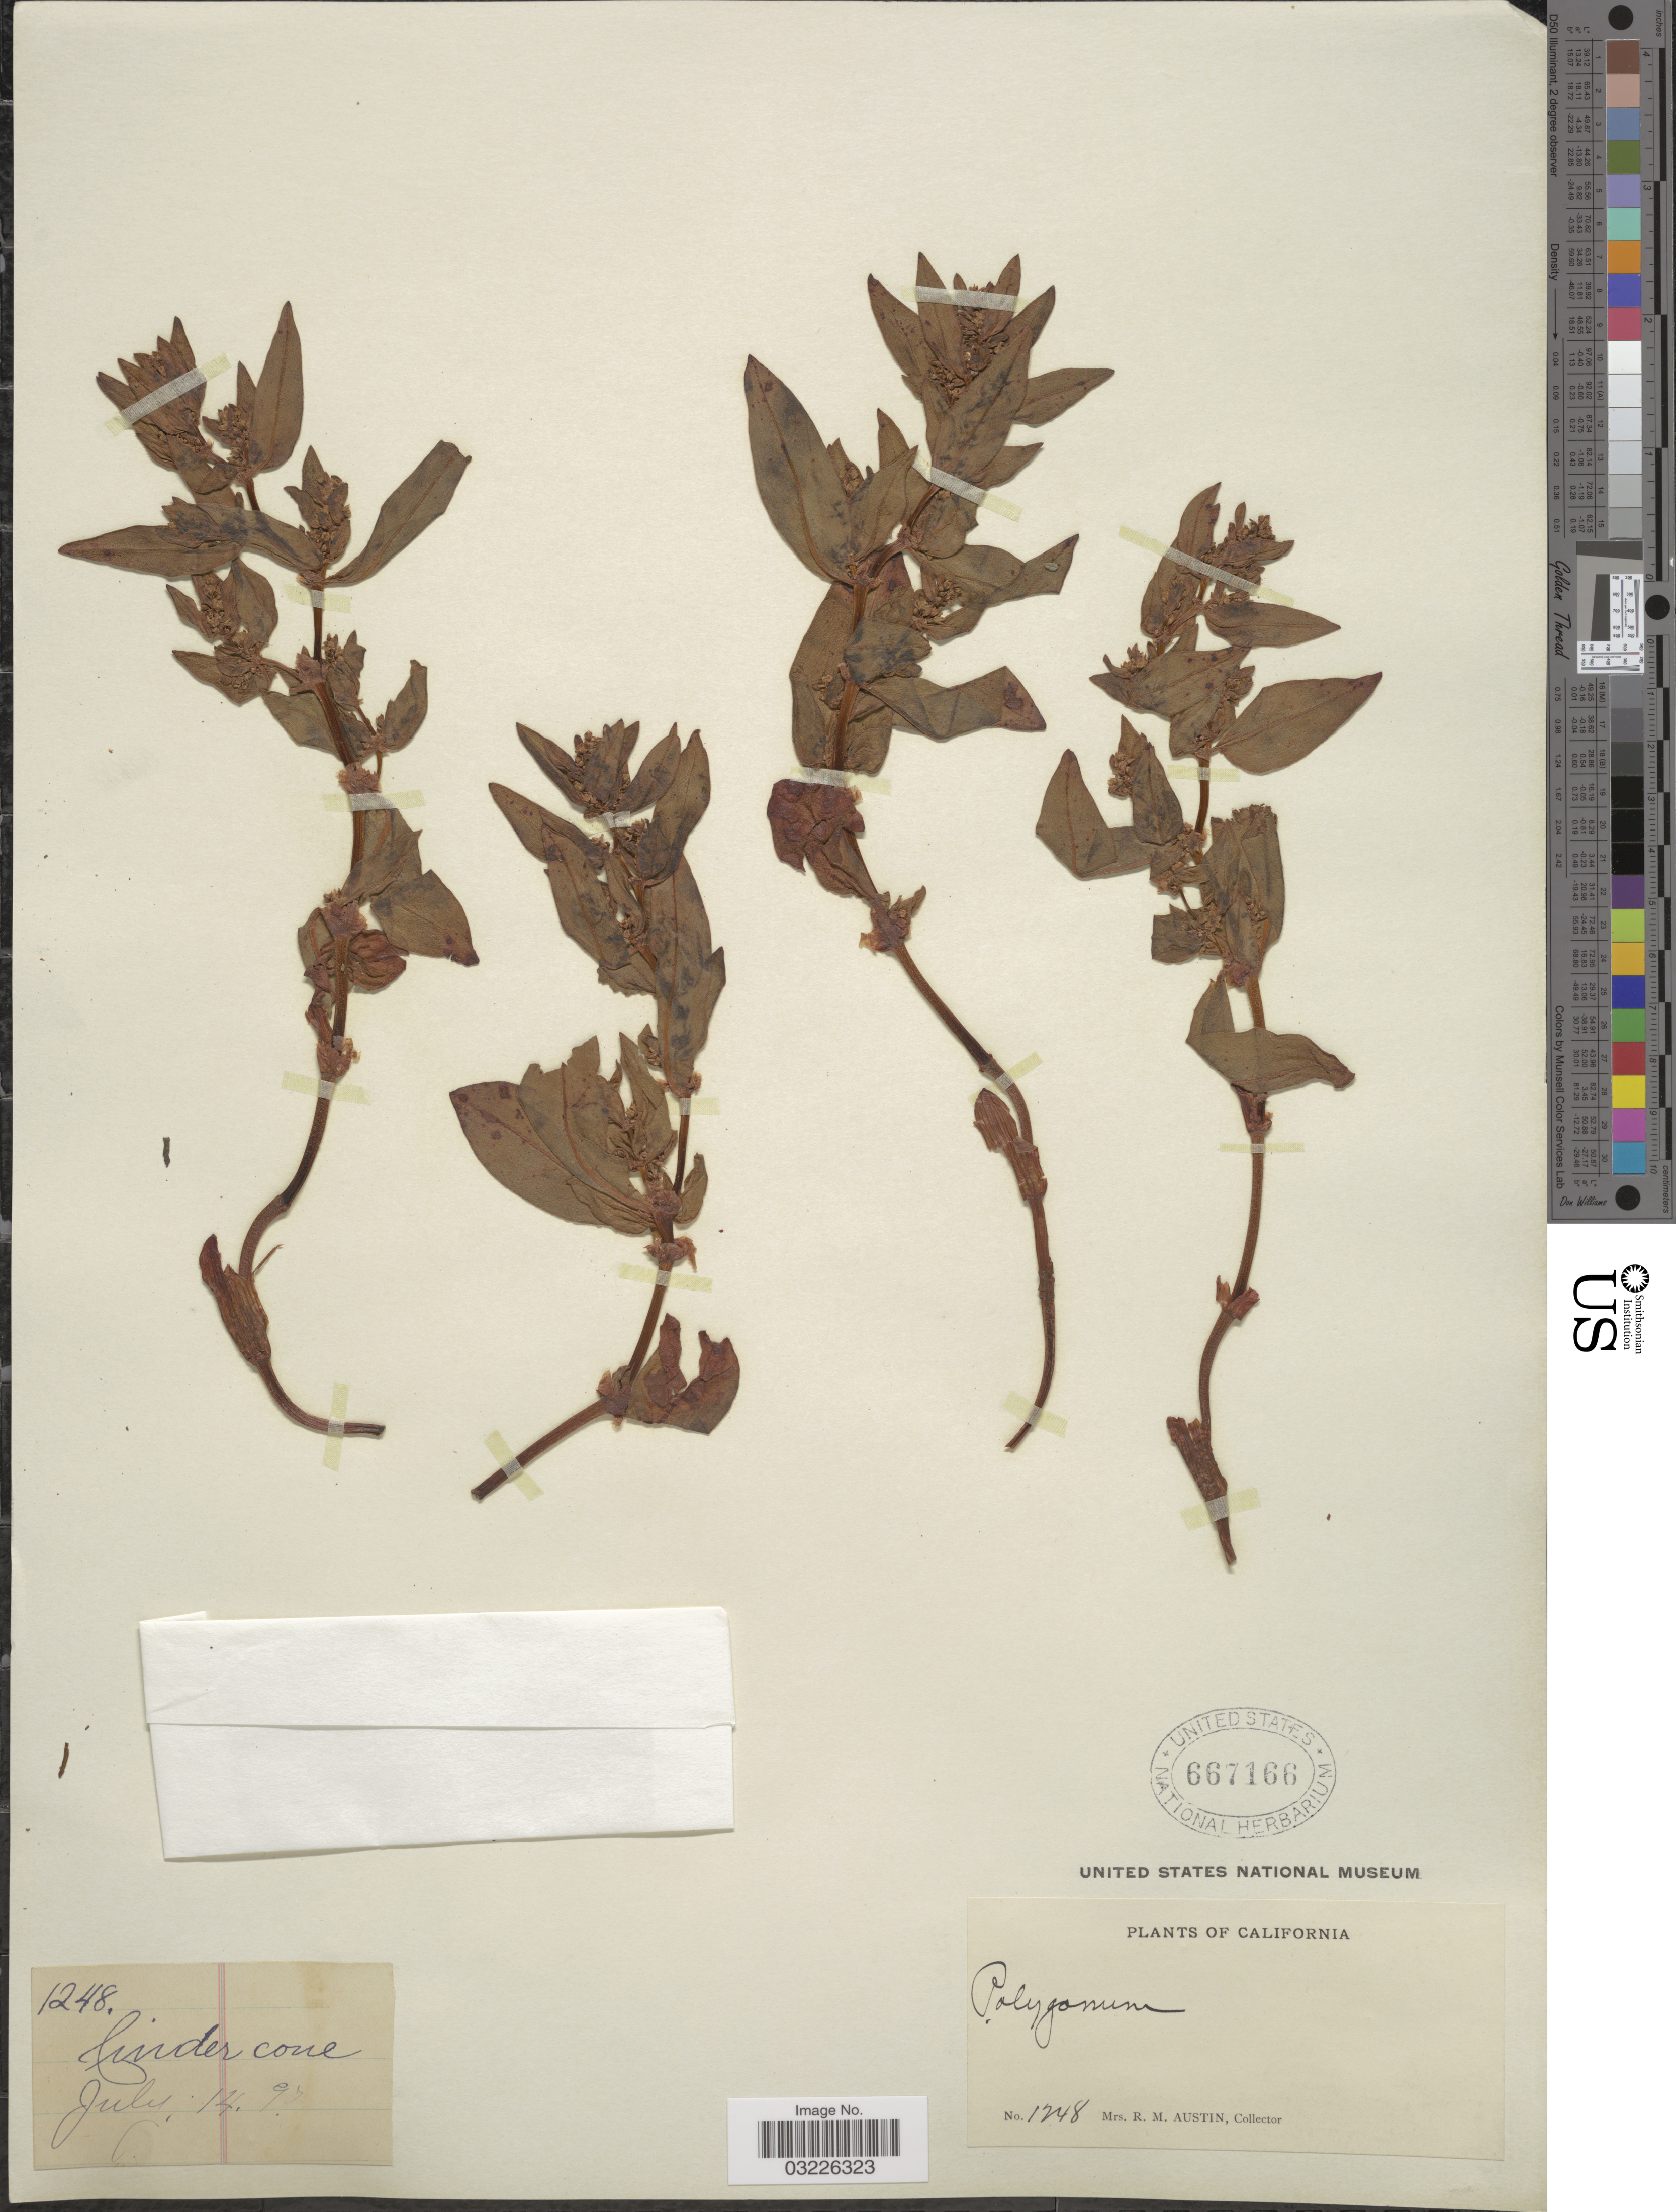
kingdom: Plantae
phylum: Tracheophyta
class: Magnoliopsida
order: Caryophyllales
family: Polygonaceae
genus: Koenigia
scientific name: Koenigia davisiae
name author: (W.H. Brewer ex A. Gray) T.M. Schust. & Reveal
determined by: Strong, Mark T., (BOT), Smithsonian Institution - National Museum of Natural History (UNITED STATES)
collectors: R. Austin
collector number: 1248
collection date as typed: Transcribed d/m/y: 14/7/97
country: United States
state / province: California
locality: Cinder cone.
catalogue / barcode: US 667166